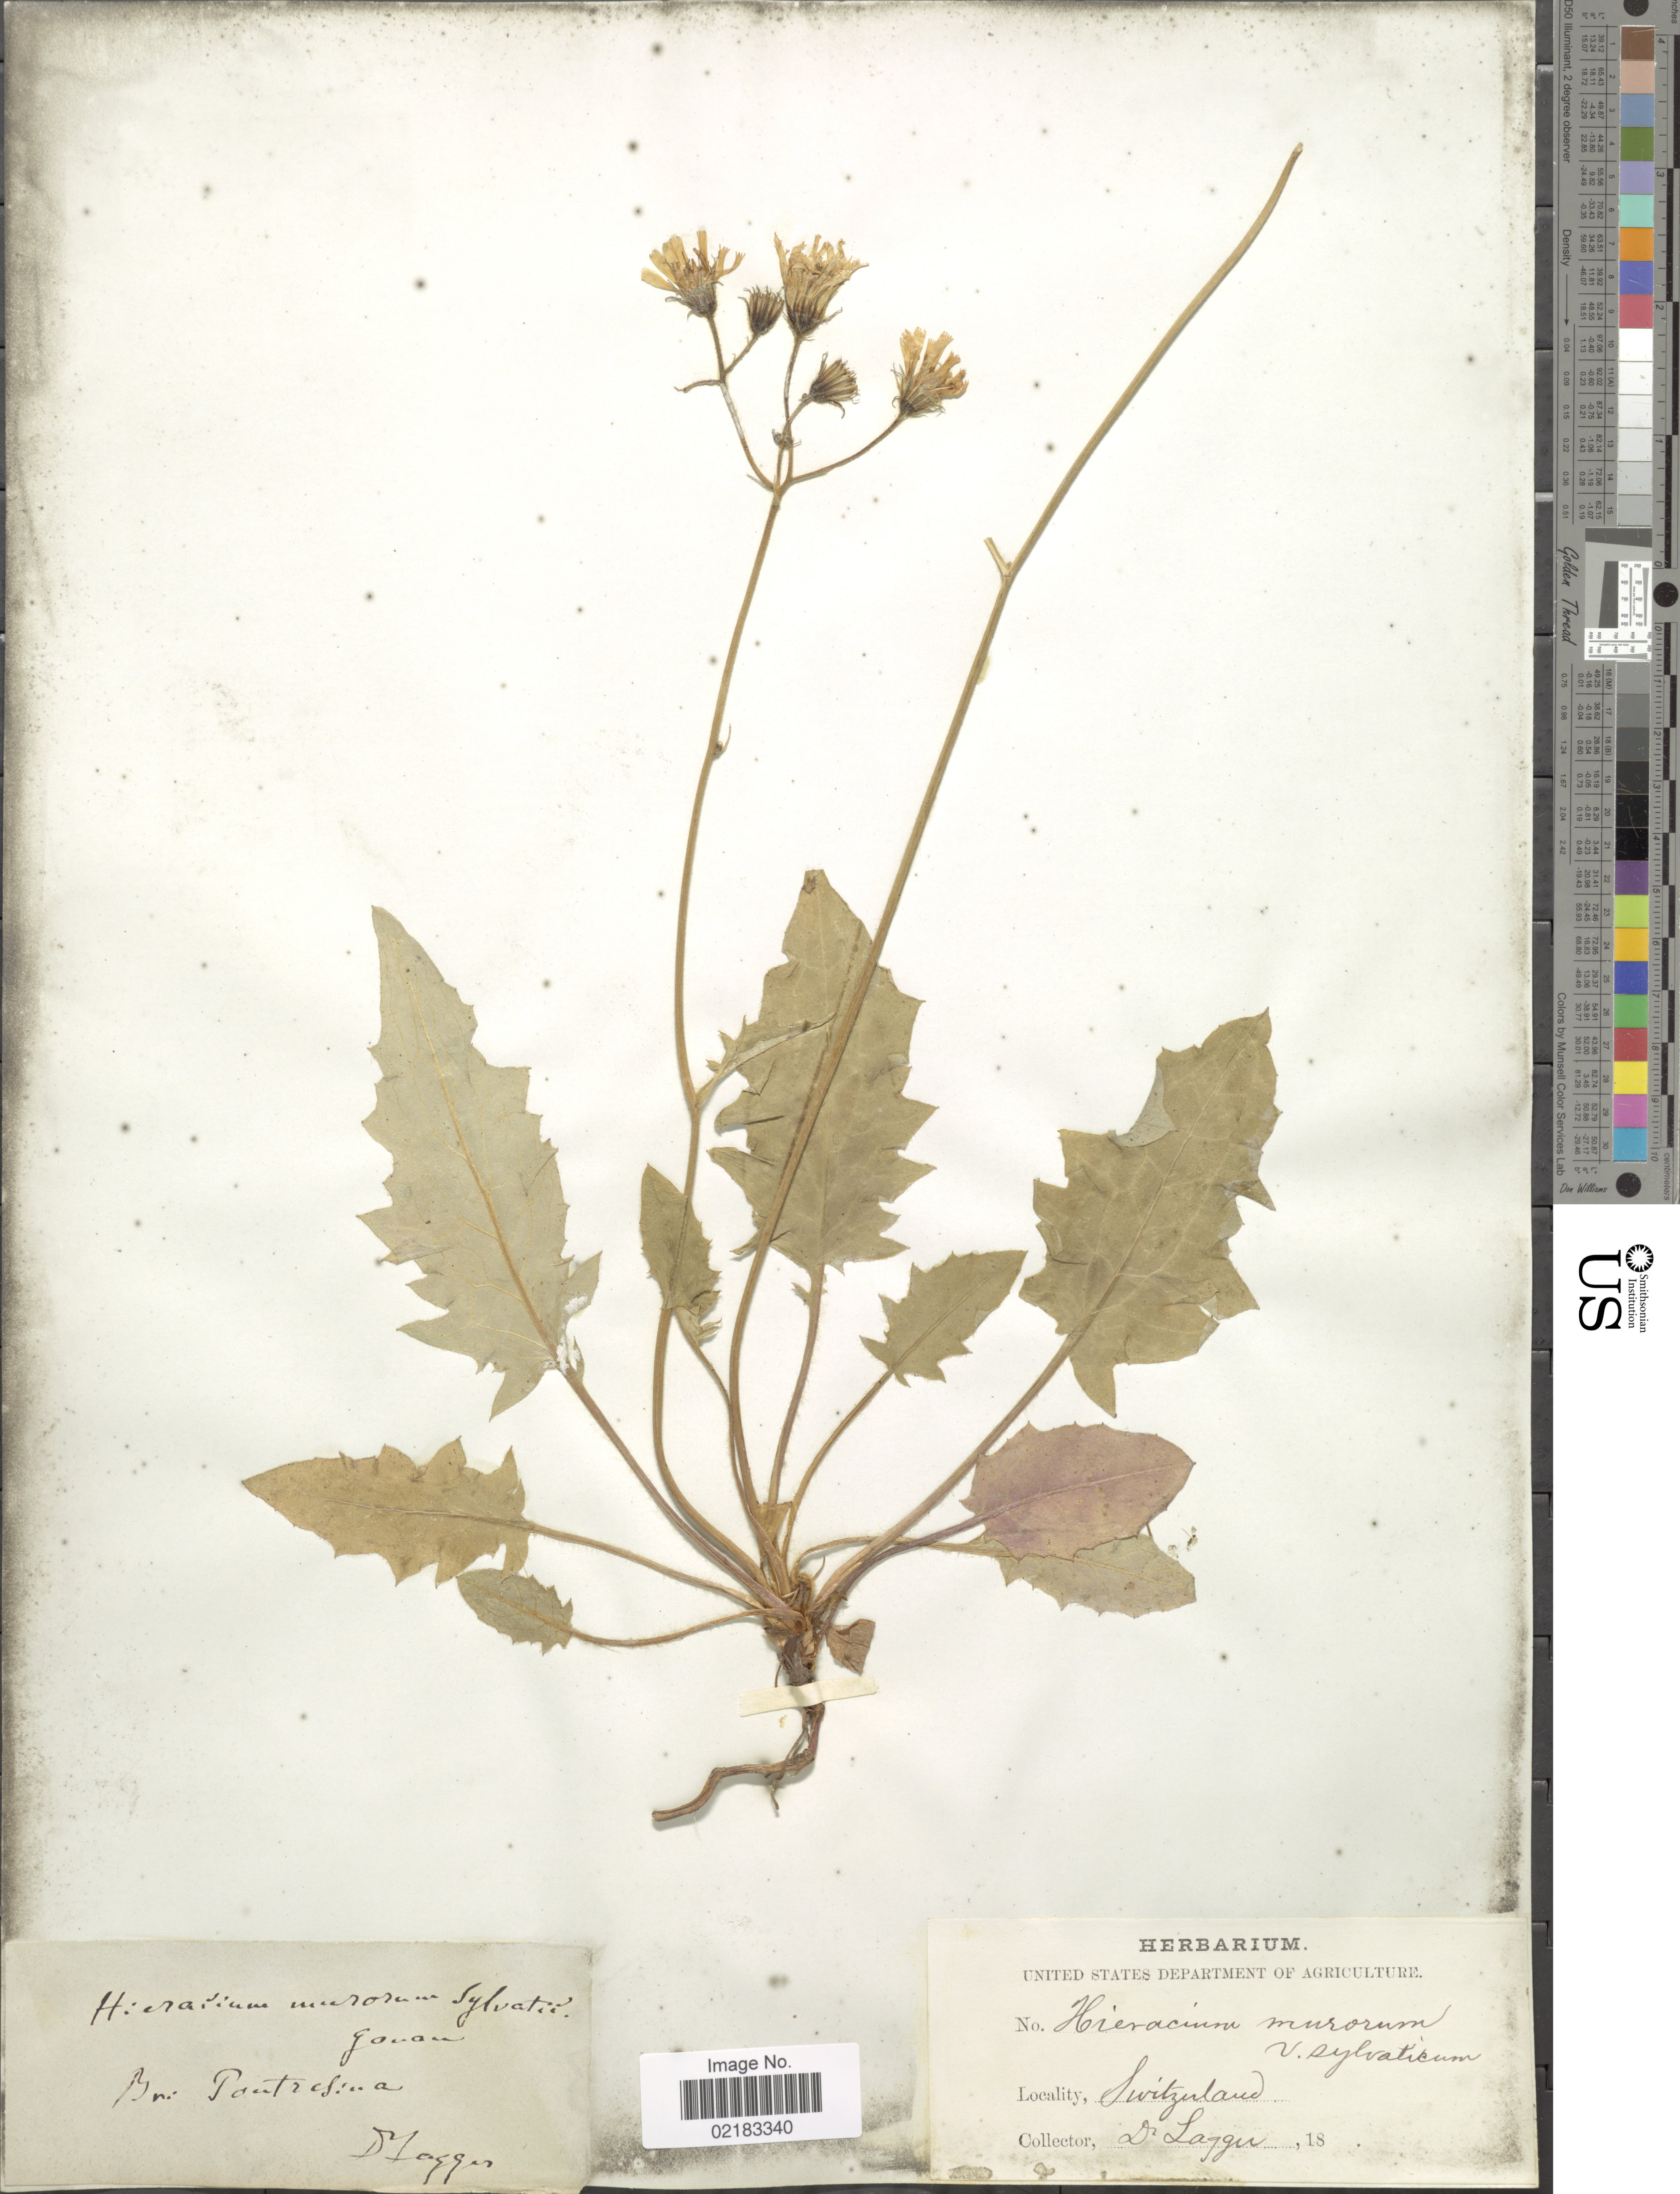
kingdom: Plantae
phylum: Tracheophyta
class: Magnoliopsida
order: Asterales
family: Asteraceae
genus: Hieracium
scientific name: Hieracium murorum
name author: L.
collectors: F. J. Lagger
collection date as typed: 18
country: Switzerland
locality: Pontresina